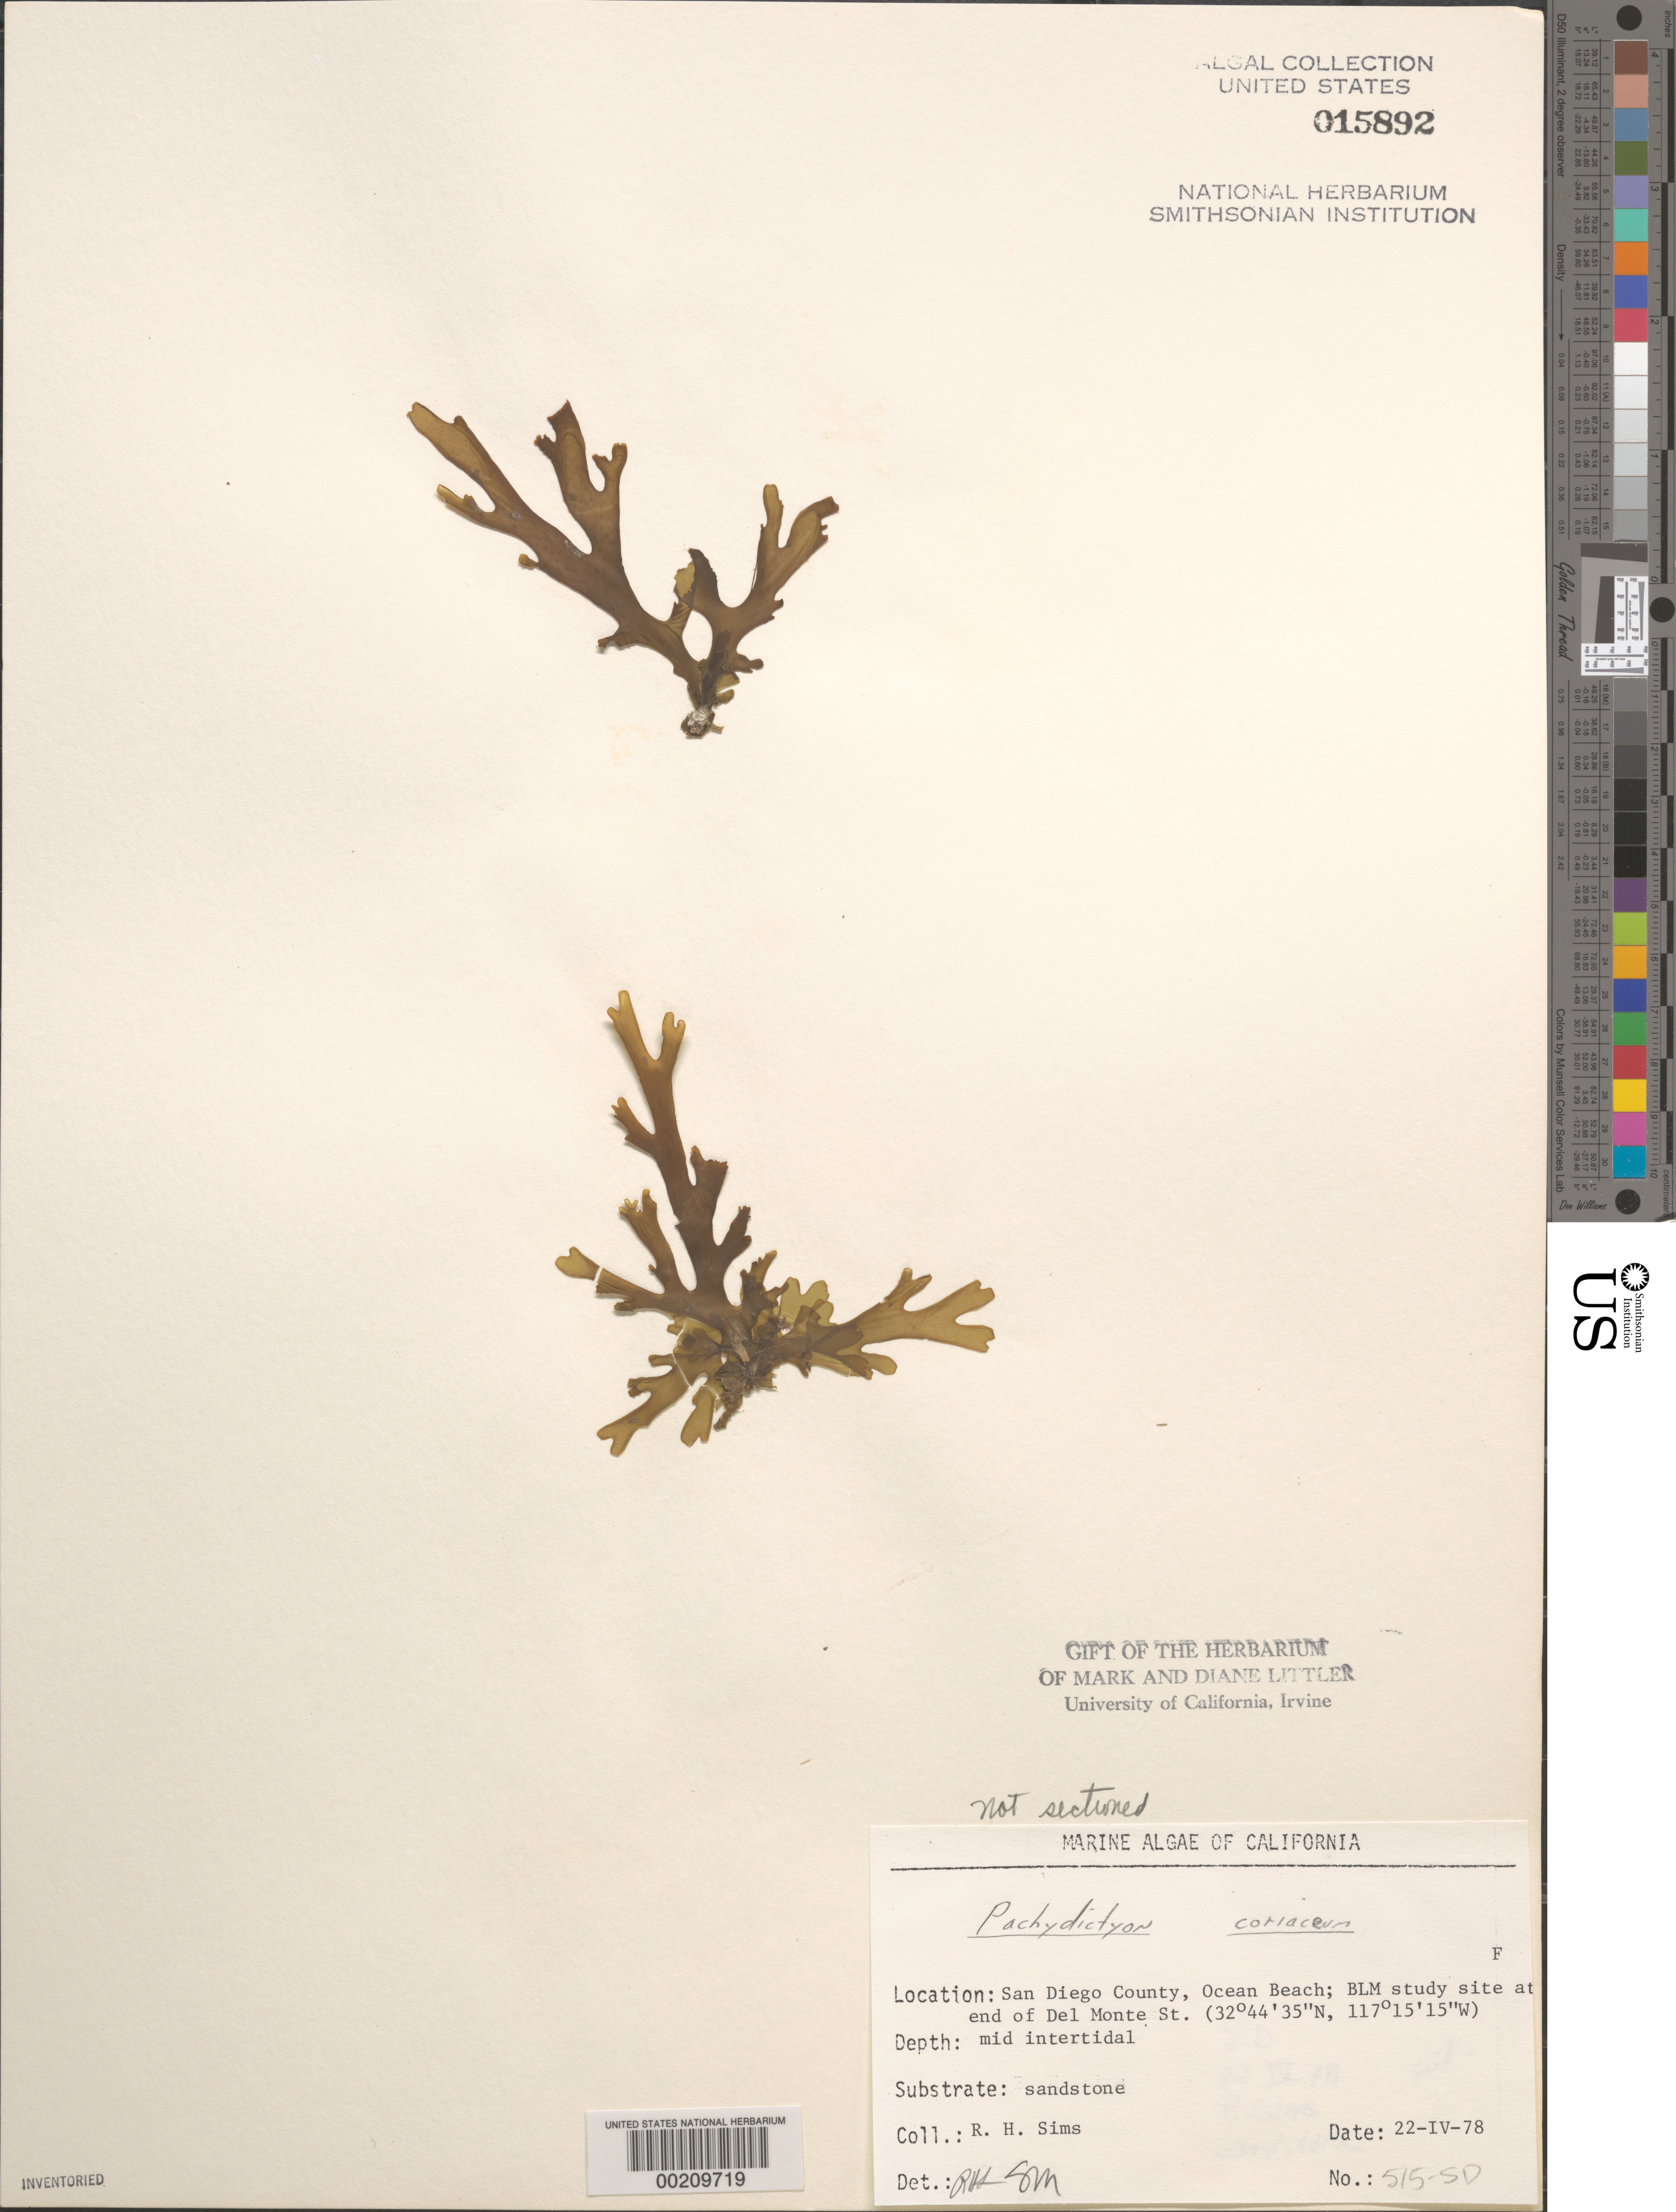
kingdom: Chromista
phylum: Ochrophyta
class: Phaeophyceae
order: Dictyotales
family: Dictyotaceae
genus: Pachydictyon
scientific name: Pachydictyon coriaceum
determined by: Sims, Robert H.; Murray, S. N.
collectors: R. H. Sims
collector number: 515-sd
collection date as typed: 22 Apr 1978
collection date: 1978-04-22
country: United States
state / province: California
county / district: San Diego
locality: Ocean Beach, end of Del Monte Street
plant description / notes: BLM-SOCALBIGHT Rocky Intertidal Survey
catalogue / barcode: US 15892